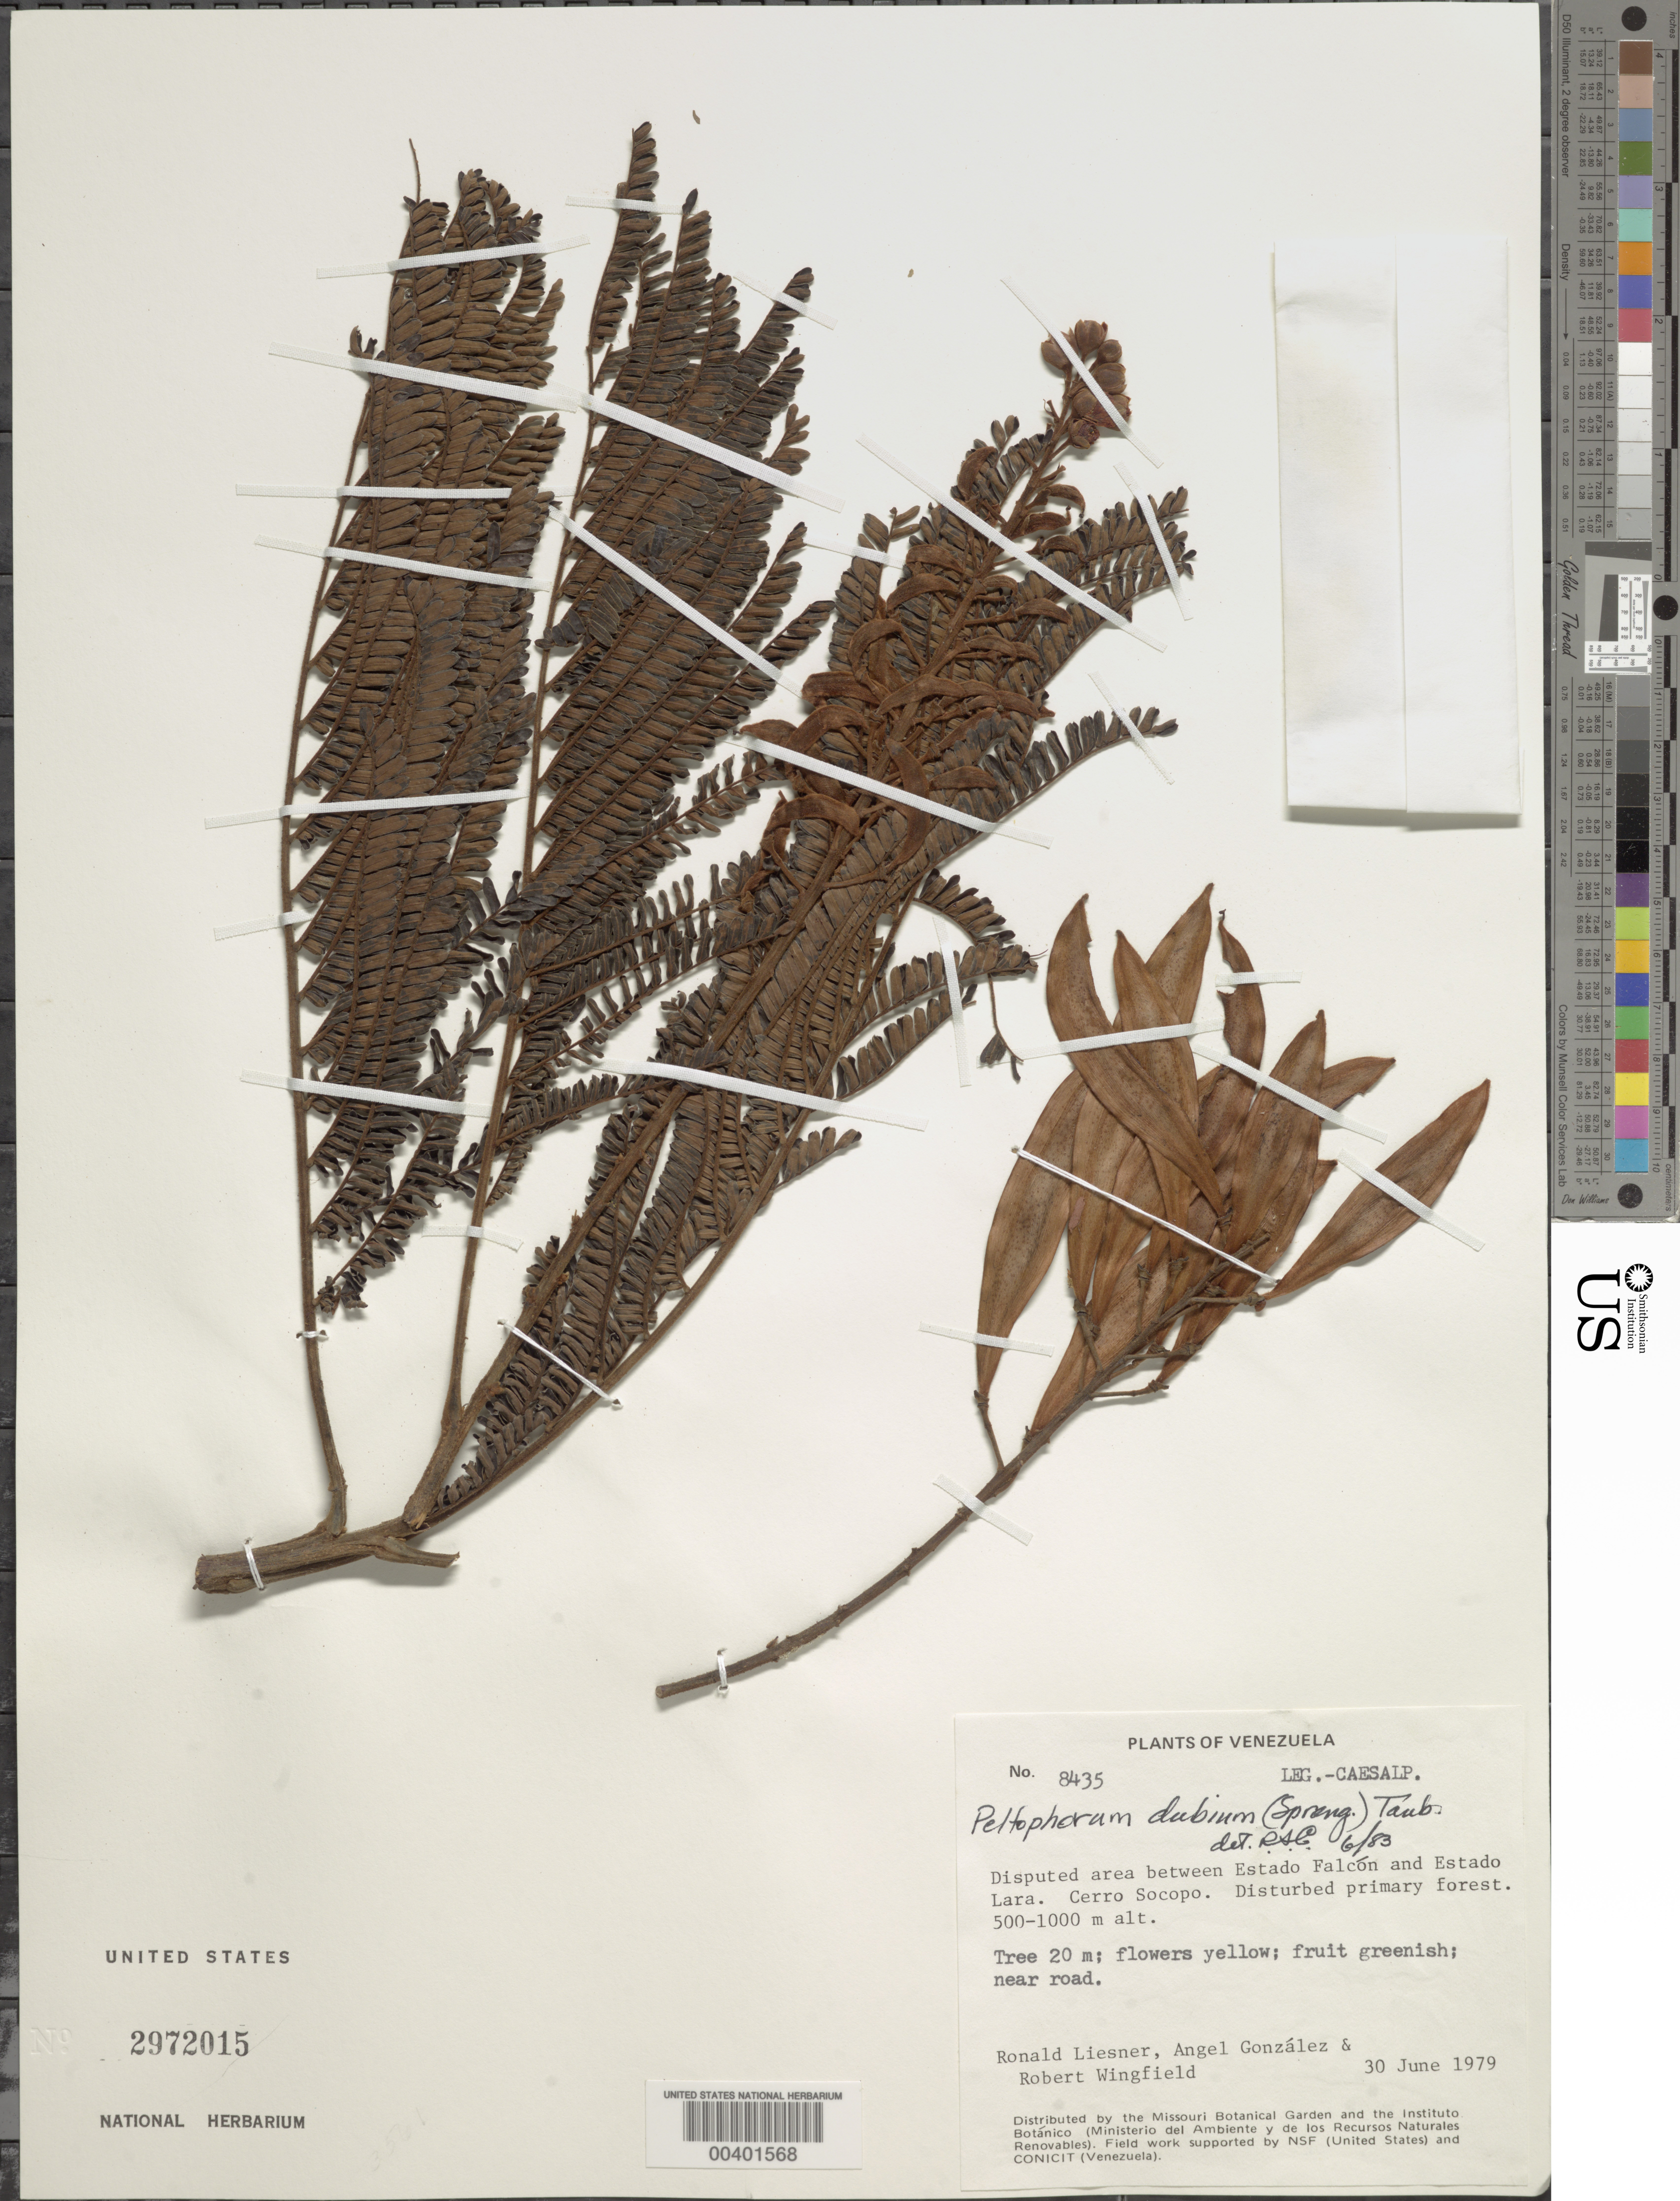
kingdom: Plantae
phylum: Tracheophyta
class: Magnoliopsida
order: Fabales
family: Fabaceae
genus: Peltophorum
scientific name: Peltophorum dubium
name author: (Spreng.) Taub.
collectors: R. L. Liesner, A. C. González & R. C. Wingfield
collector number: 8435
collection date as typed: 30 Jun 1979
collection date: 1979-06-30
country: Venezuela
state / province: Falcón / Lara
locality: Disupted area between falcon and lara. cerro scopo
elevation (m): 500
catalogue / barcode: US 2972015